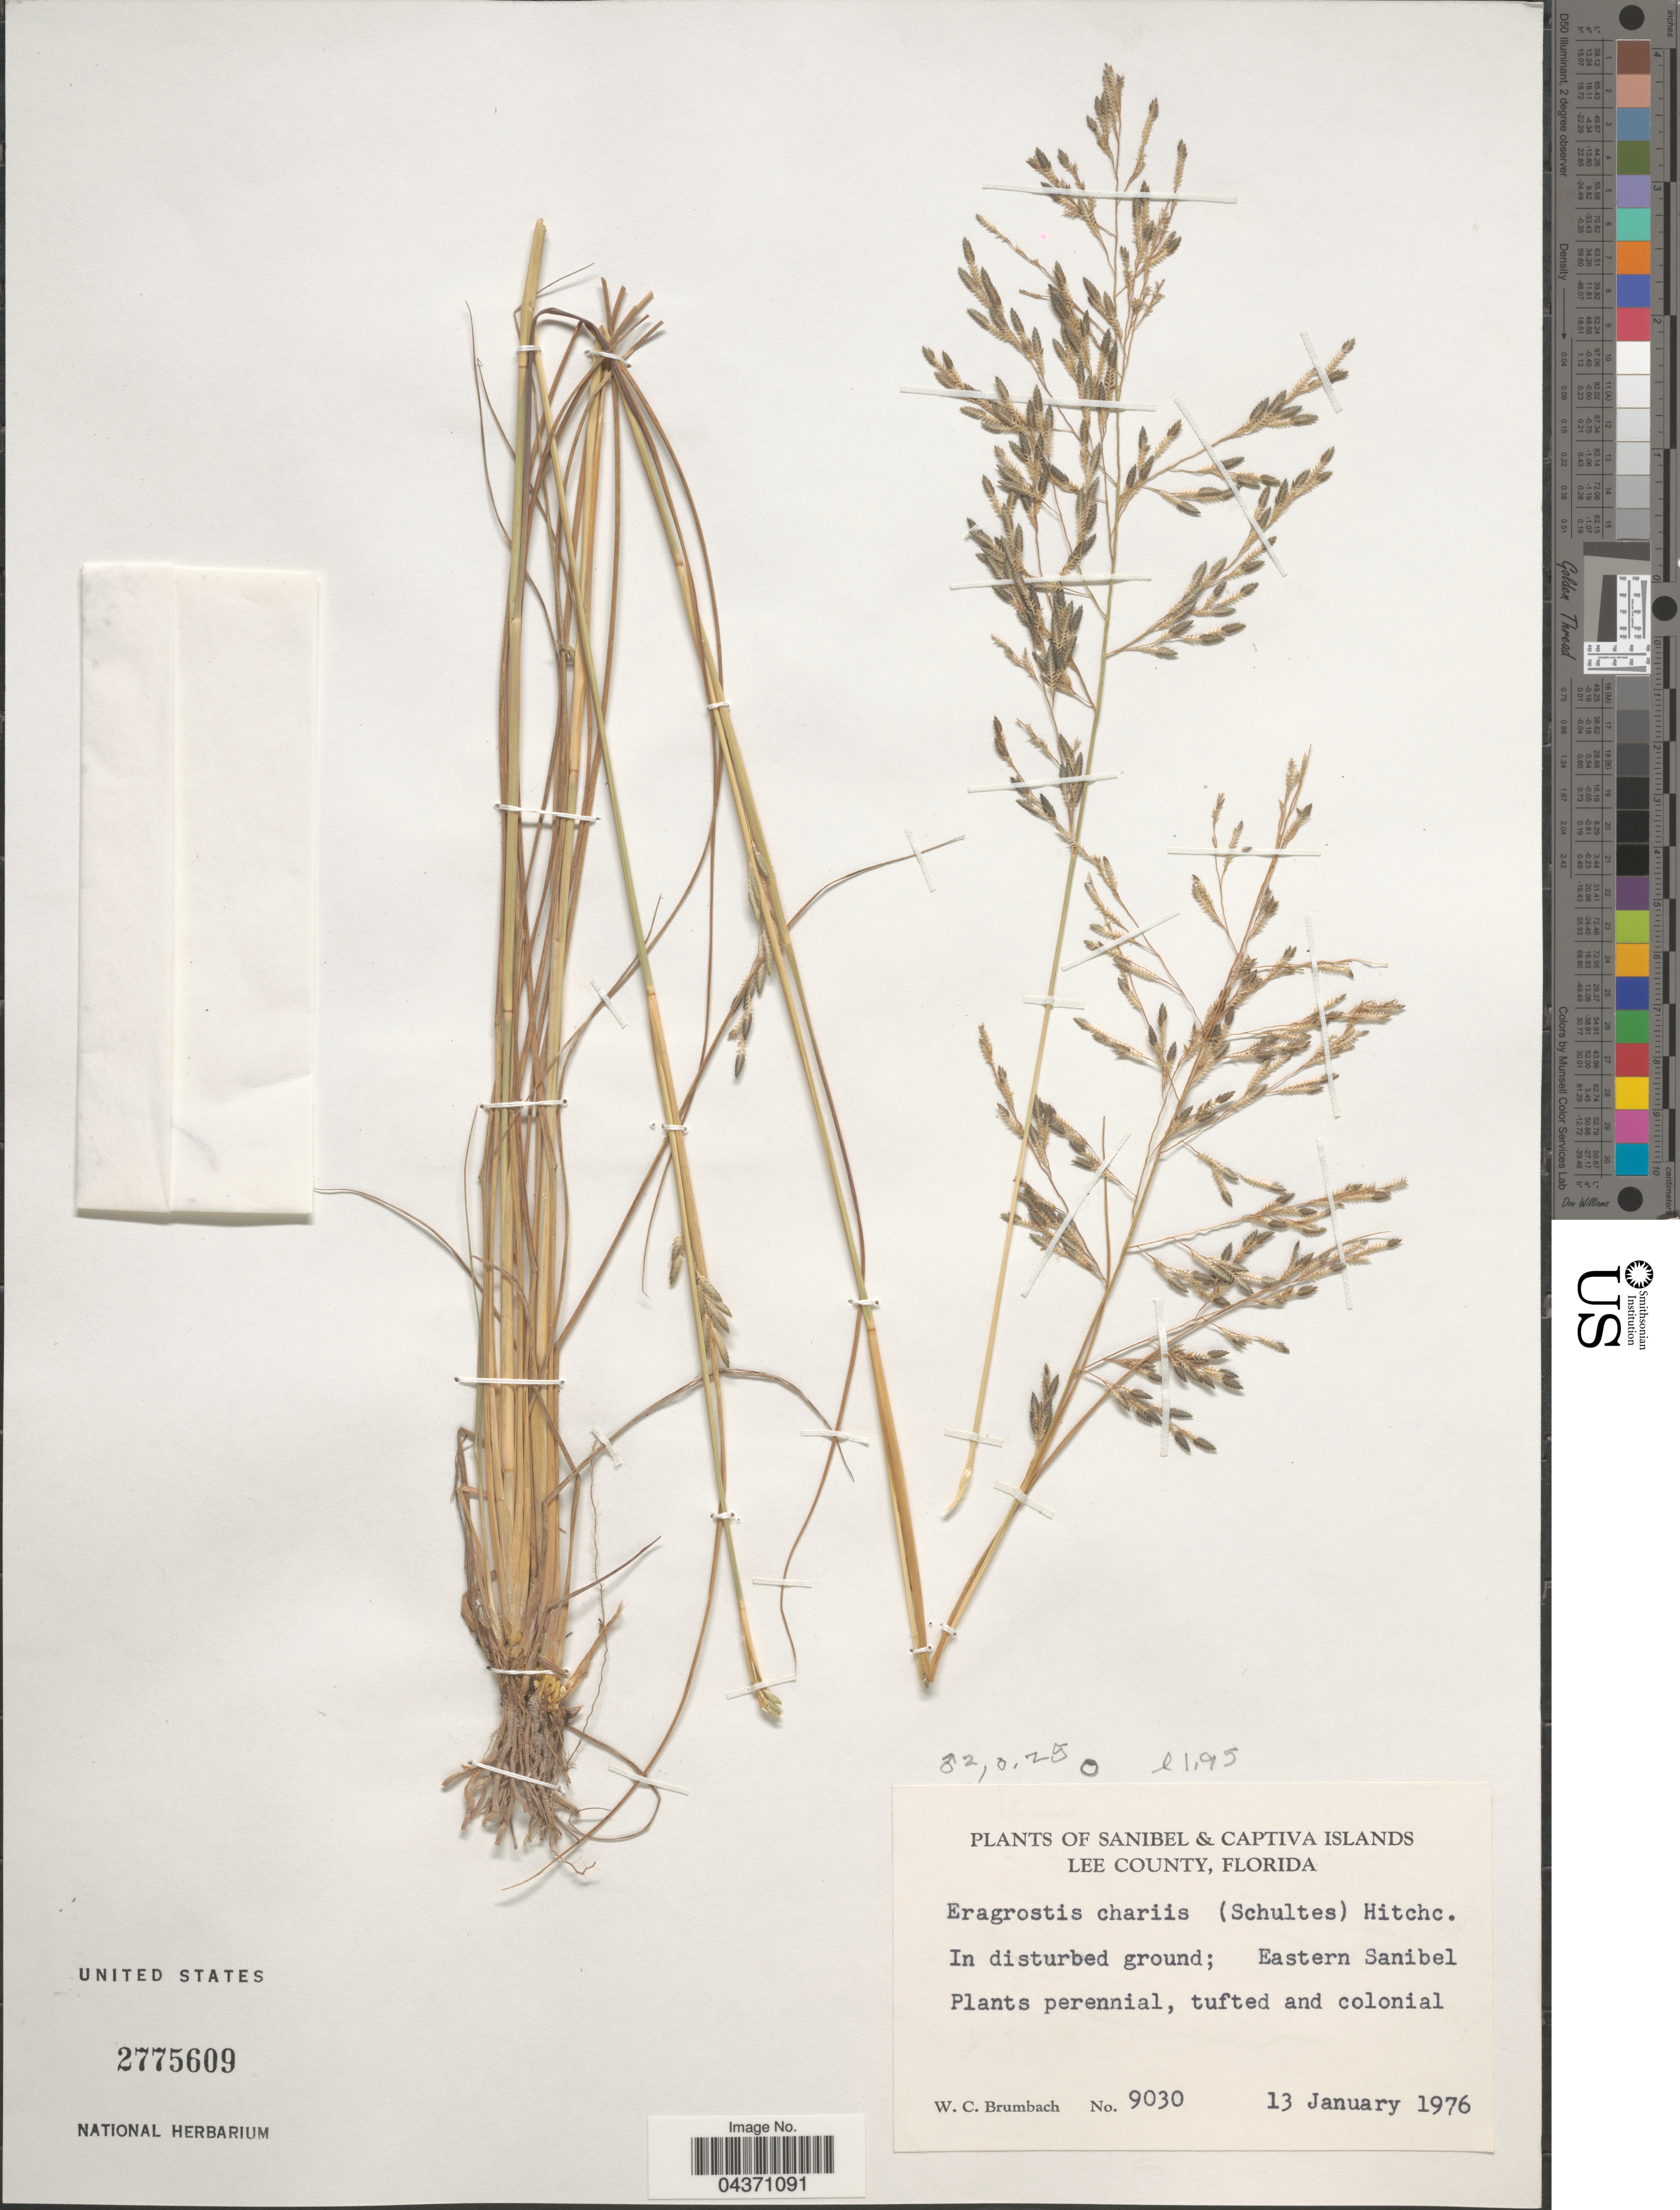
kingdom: Plantae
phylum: Tracheophyta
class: Liliopsida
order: Poales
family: Poaceae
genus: Eragrostis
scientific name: Eragrostis scaligera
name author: Salzm. ex Steud.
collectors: W. C. Brumbach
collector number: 9030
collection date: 1976-01-13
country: United States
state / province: Florida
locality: Sanibel & Captiva Islands Lee County. In disturbed ground; Eastern Sanibel.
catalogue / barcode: US 2775609